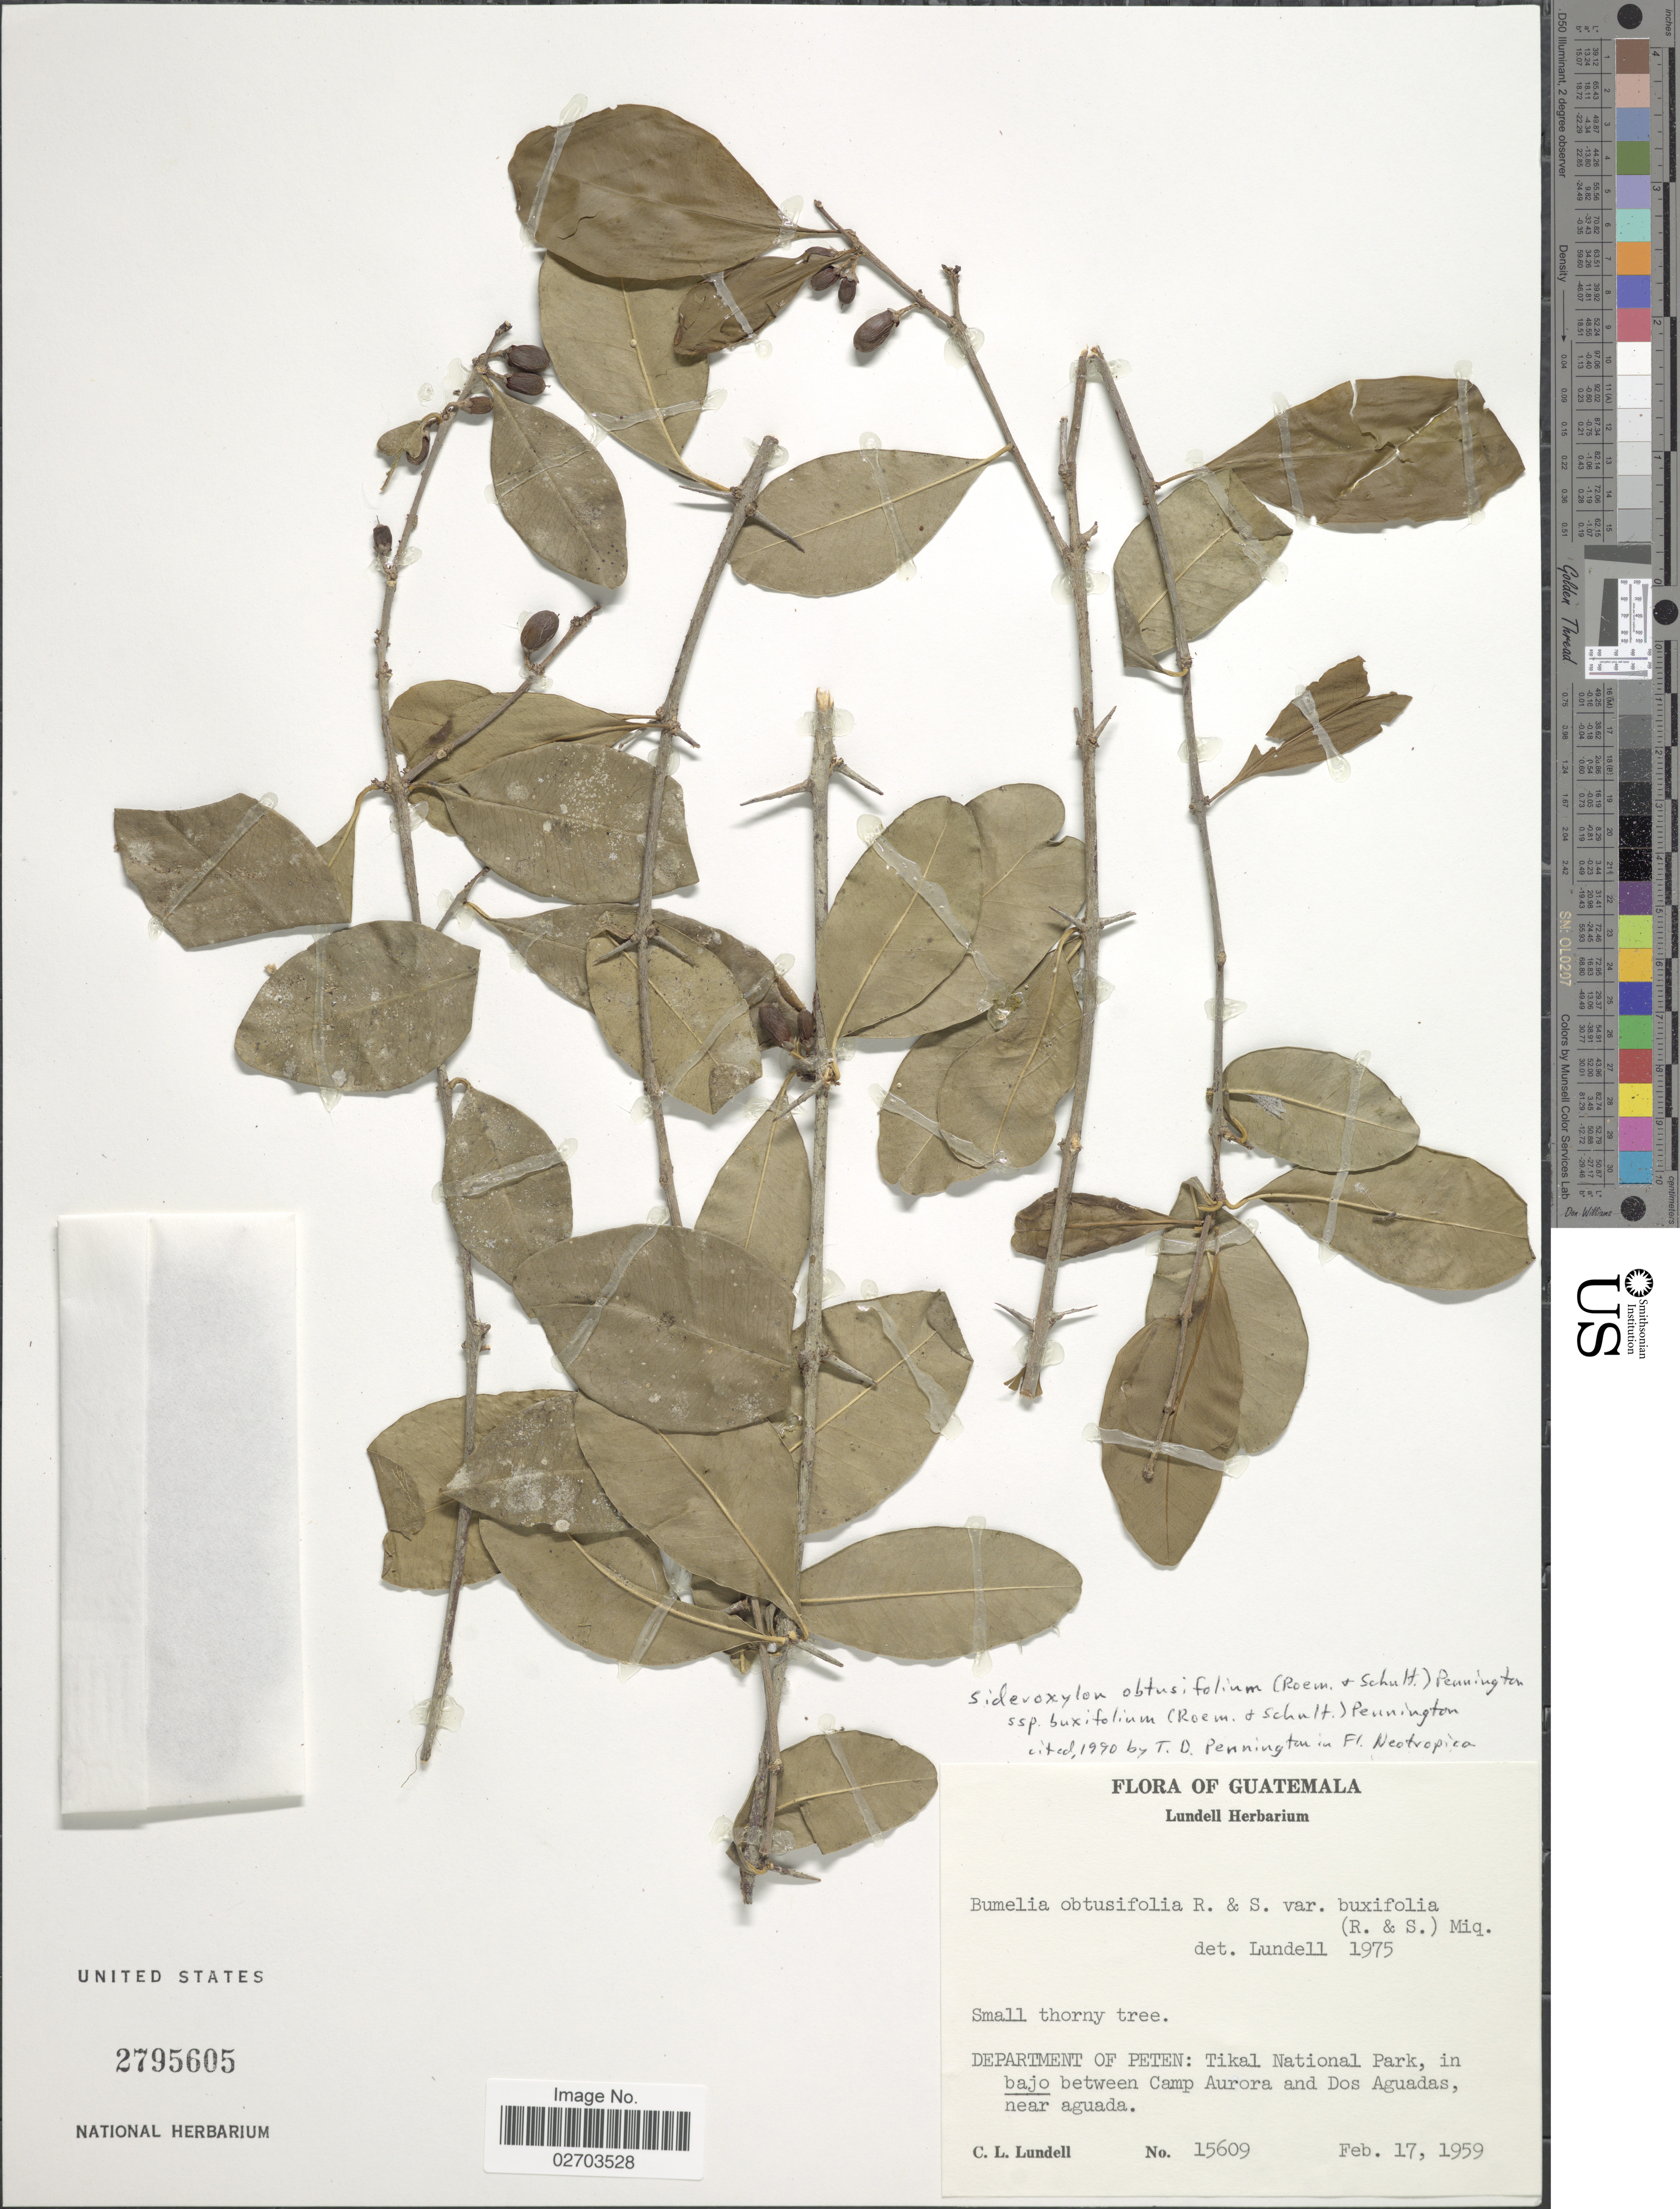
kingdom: Plantae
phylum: Tracheophyta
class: Magnoliopsida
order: Ericales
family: Sapotaceae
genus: Sideroxylon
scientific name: Sideroxylon obtusifolium subsp. buxifolium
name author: (Roem. & Schult.) T.D. Penn.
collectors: C. L. Lundell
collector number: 15609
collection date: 1959-02-17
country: Guatemala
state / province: El Petén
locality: Tikal National Park in bajo between Camp Aurora and Dos Aguadas, near aguada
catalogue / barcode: US 2795605